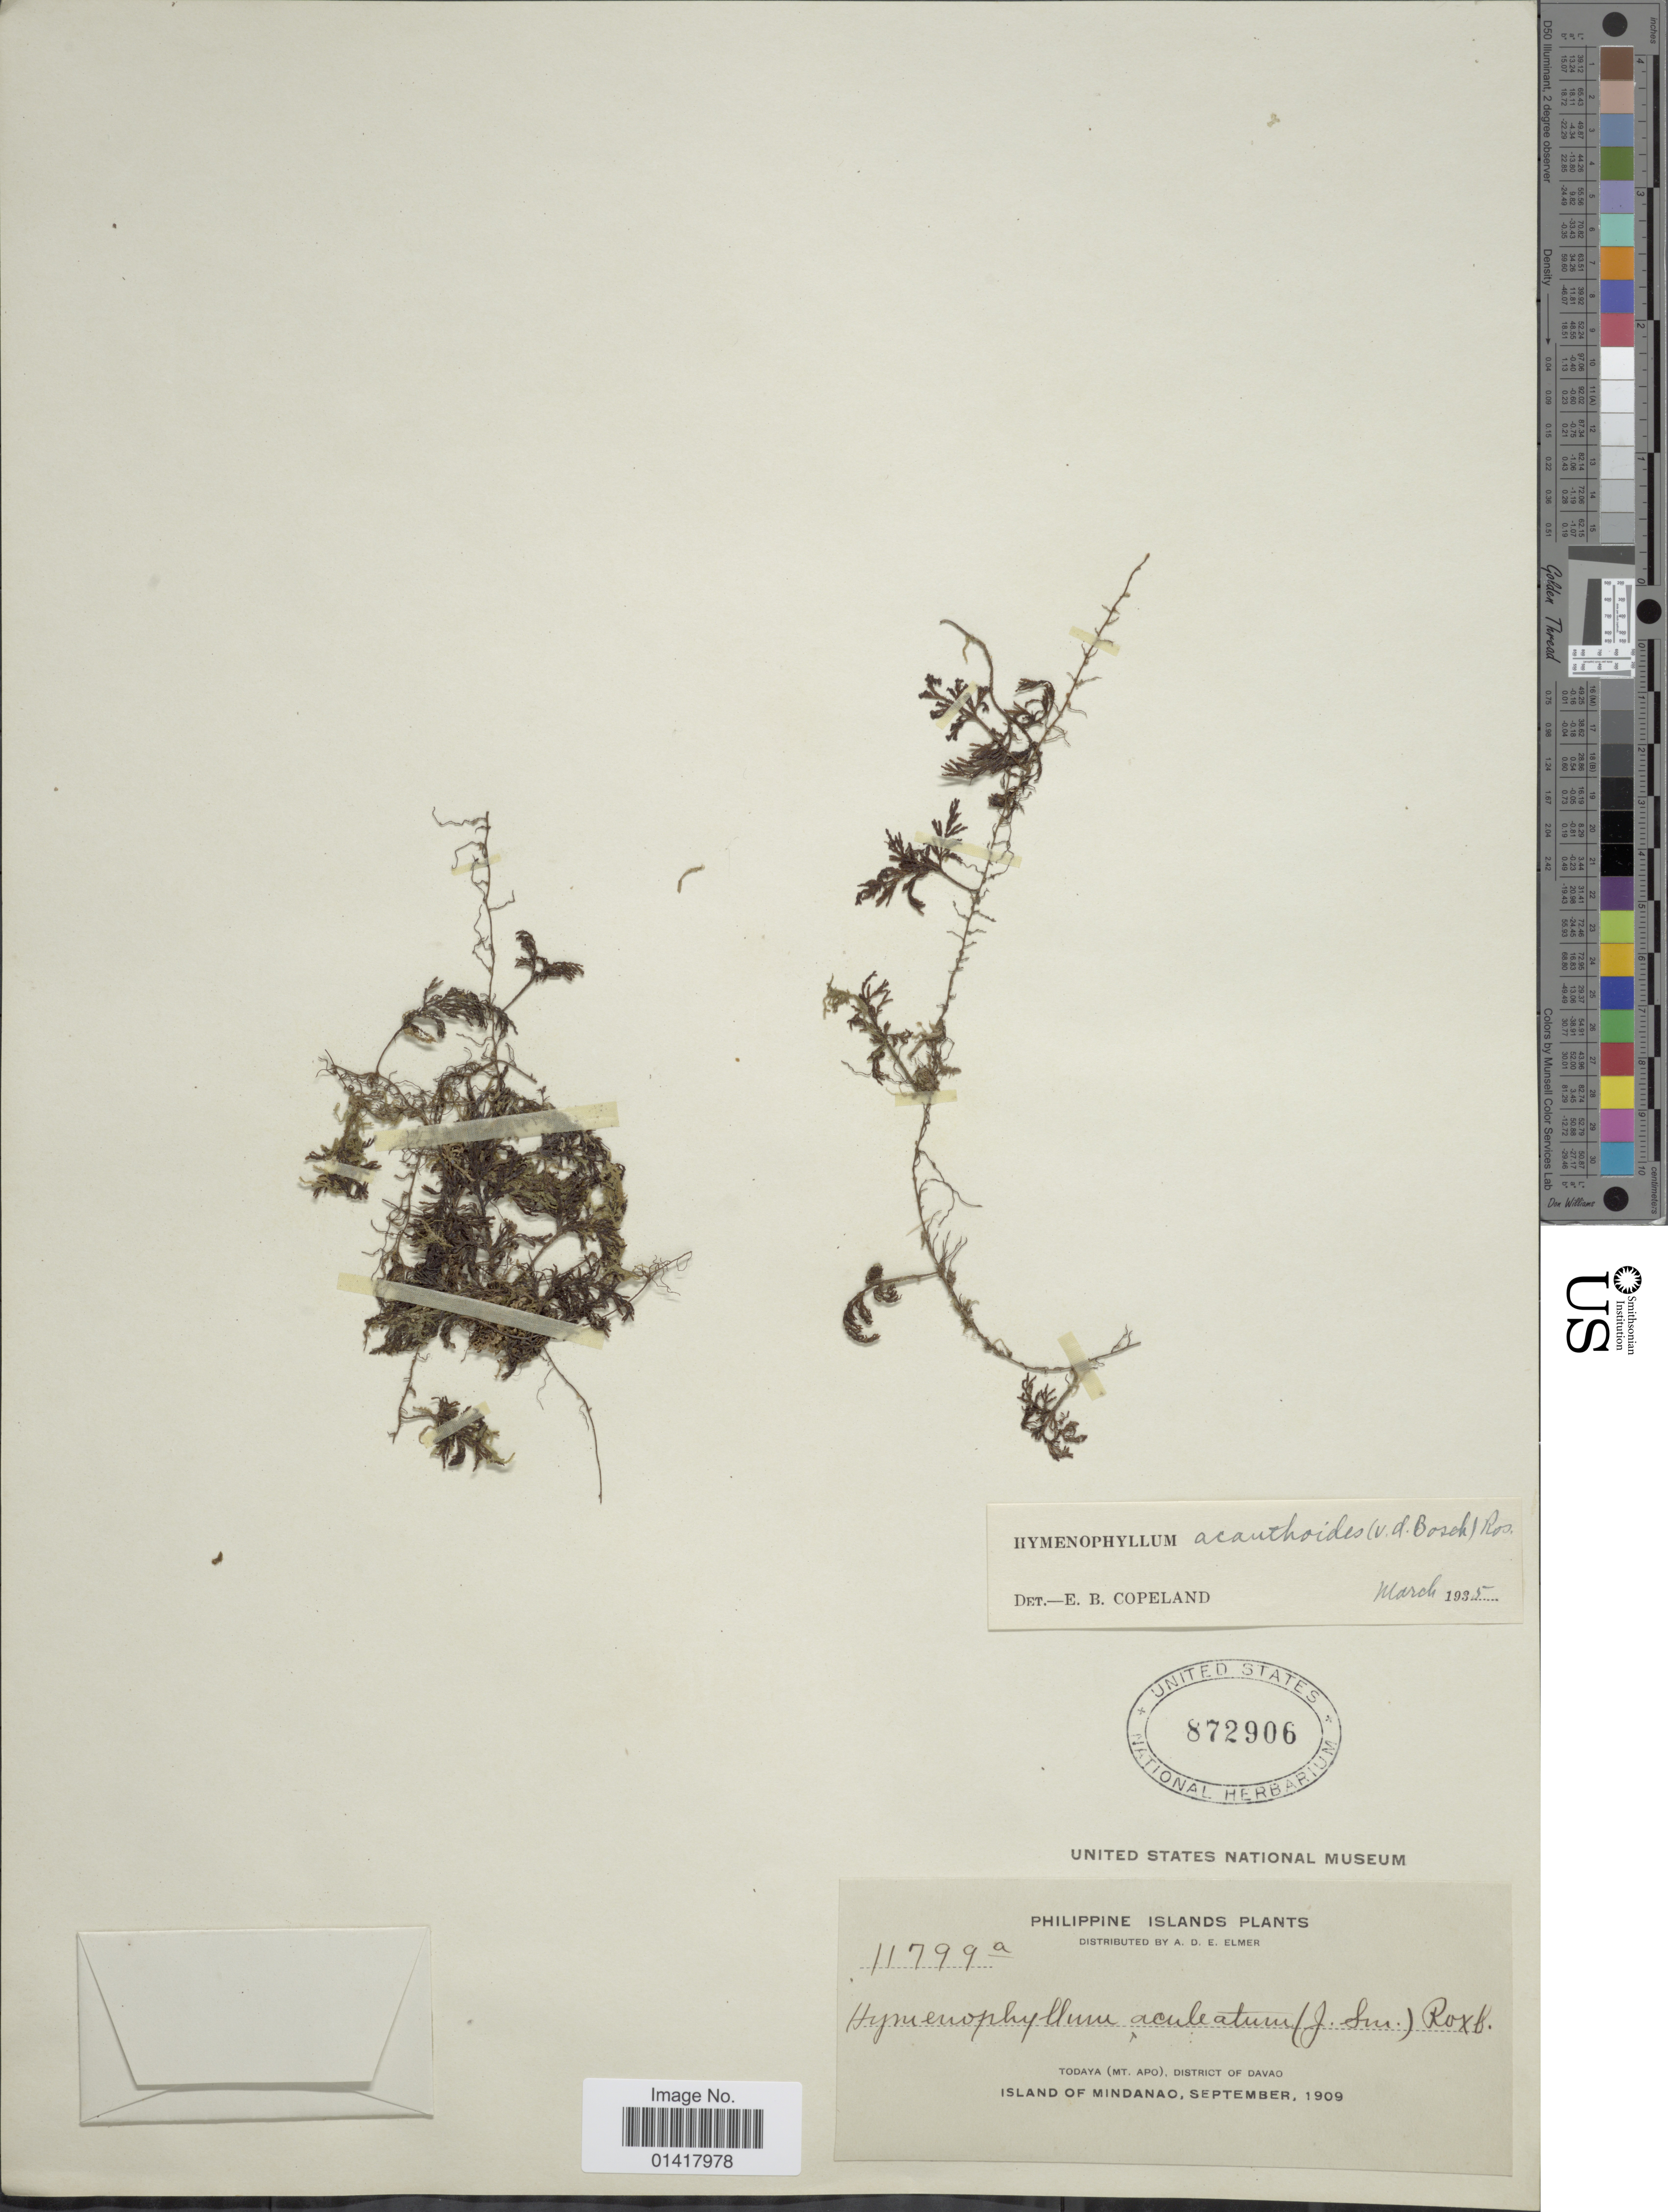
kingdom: Plantae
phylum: Tracheophyta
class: Polypodiopsida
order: Hymenophyllales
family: Hymenophyllaceae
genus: Hymenophyllum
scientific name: Hymenophyllum acanthoides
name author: (Bosch) Rosenst.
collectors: A. D. E. Elmer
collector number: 11799a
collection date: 1909-09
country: Philippines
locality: Philippine Islands. Todaya (Mt. Apo) District of Davao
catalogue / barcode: US 872906